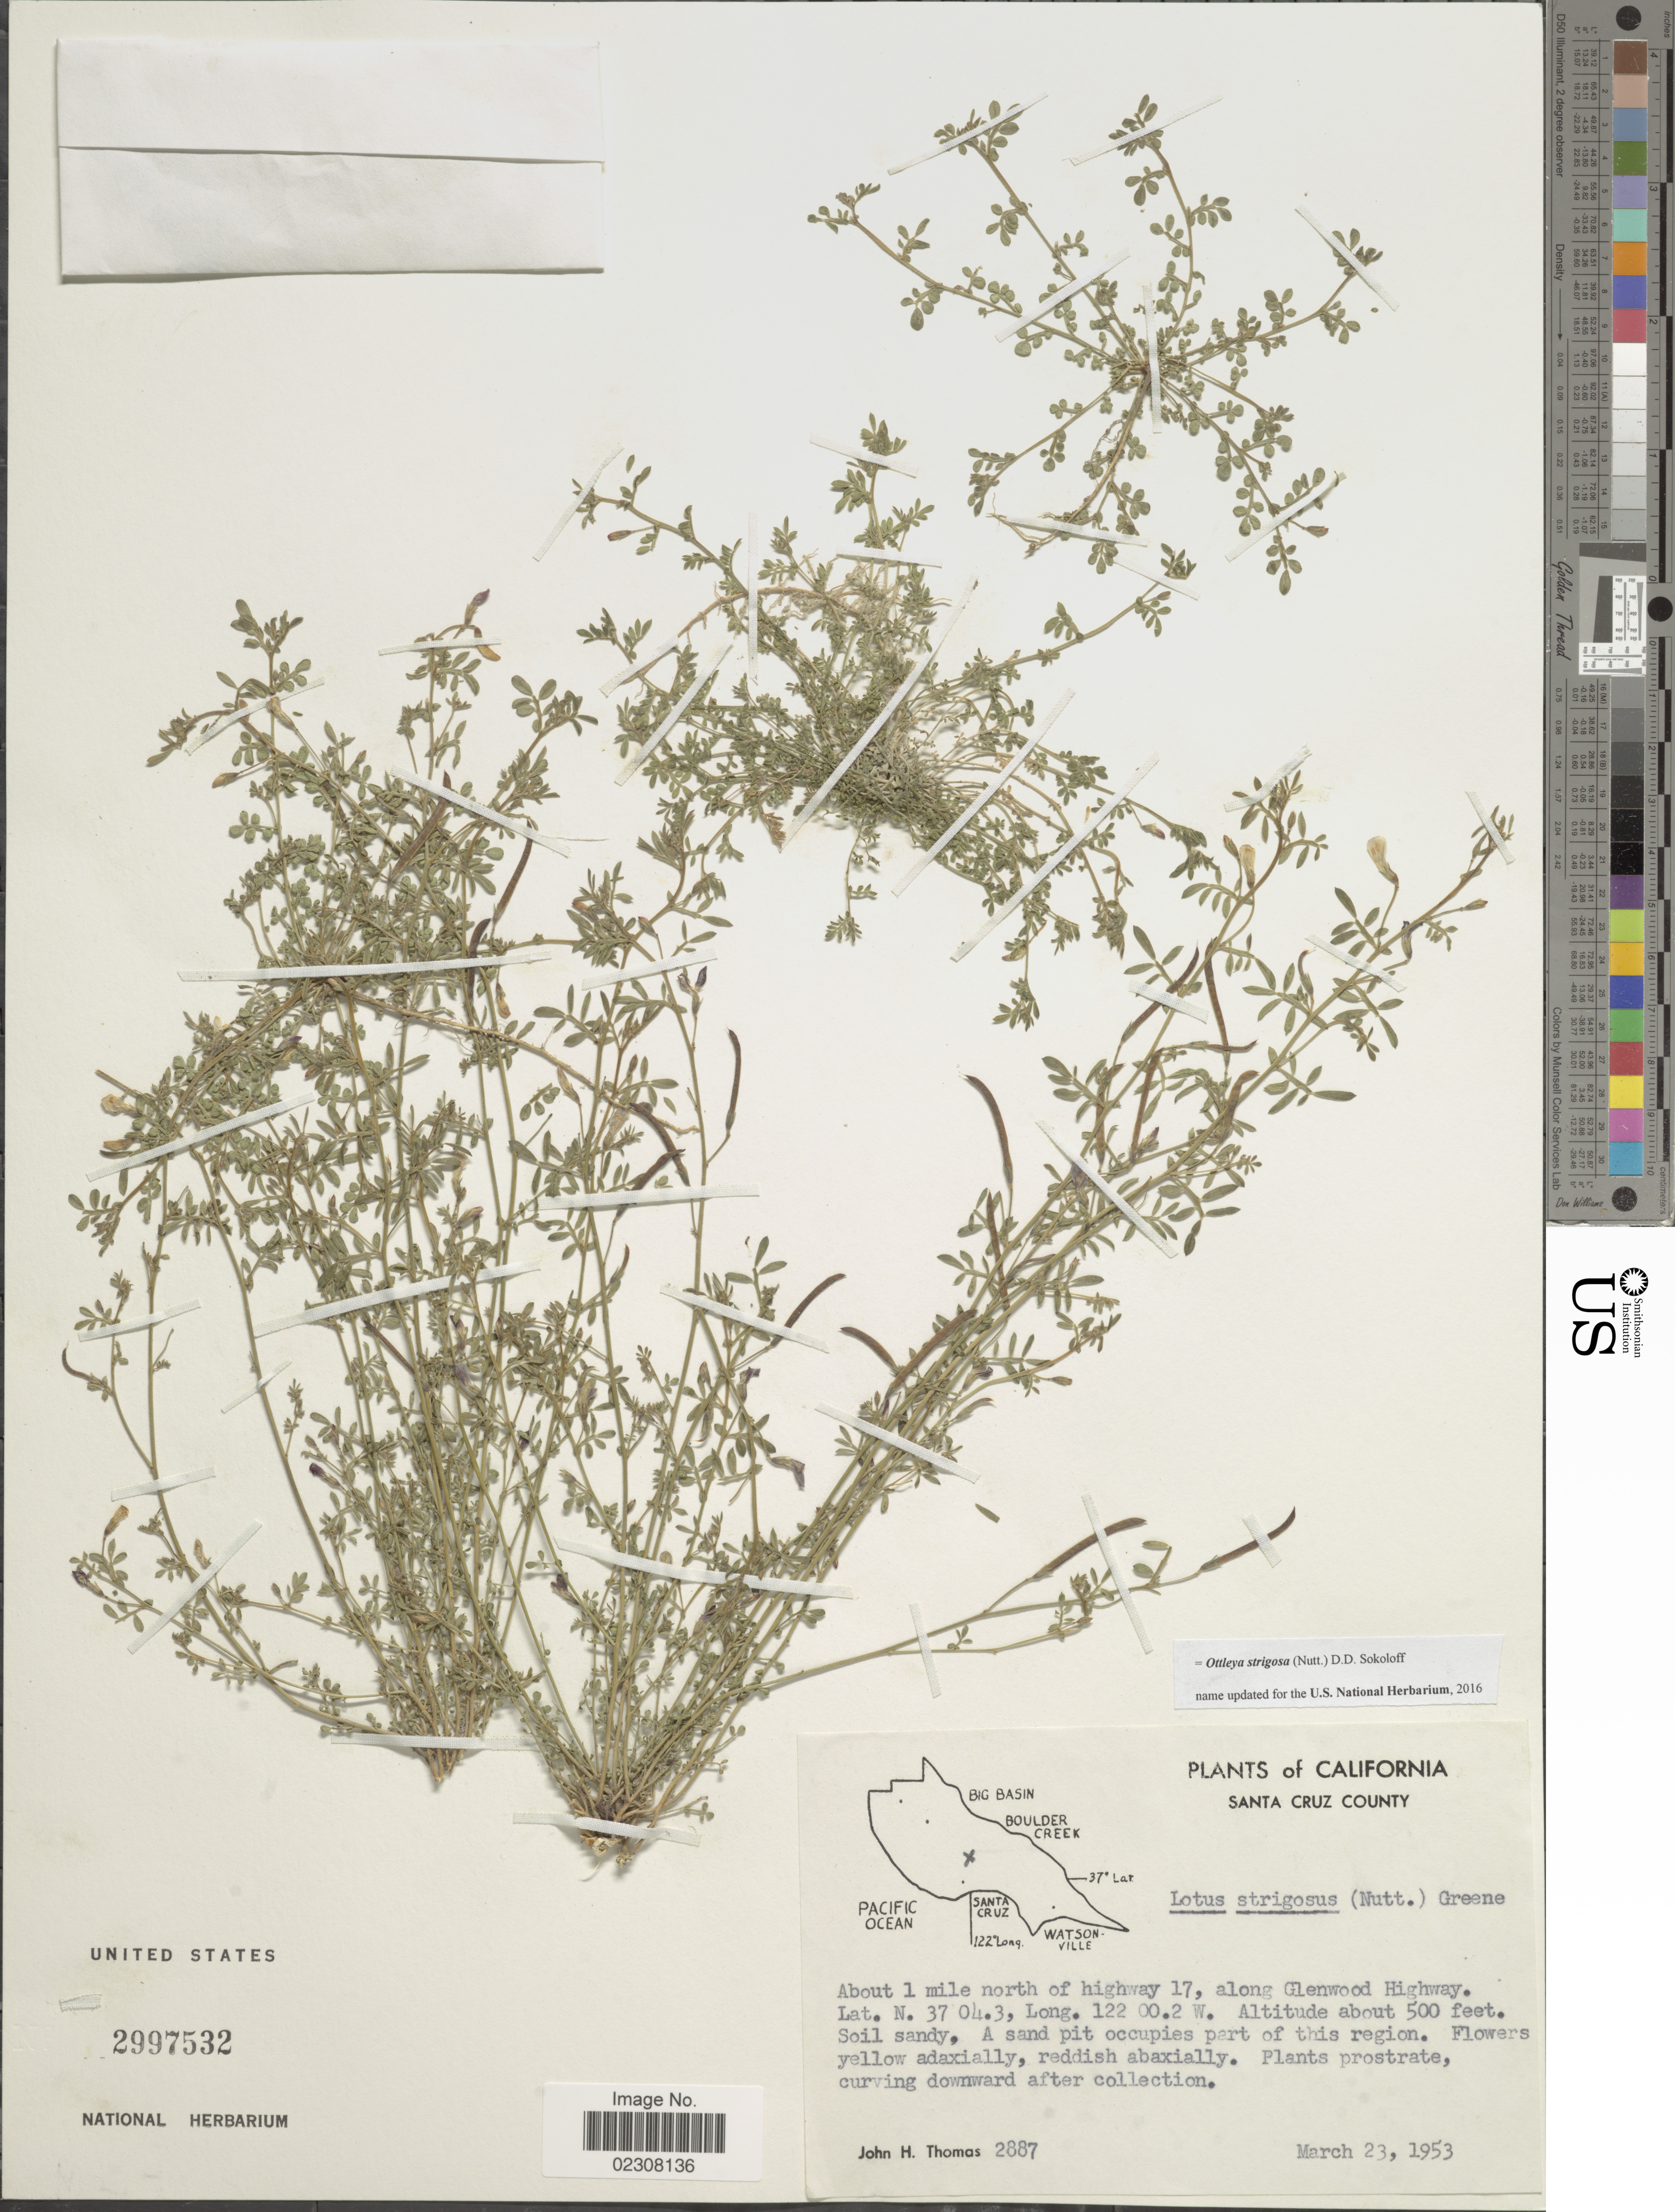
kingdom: Plantae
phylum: Tracheophyta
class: Magnoliopsida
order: Fabales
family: Fabaceae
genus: Ottleya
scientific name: Ottleya strigosa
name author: (Nutt.) D.D. Sokoloff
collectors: J. H. Thomas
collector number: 2887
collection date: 1953-03-23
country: United States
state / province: California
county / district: Santa Cruz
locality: Santa Cruz County, About 1 mile north of highway 17, along Glenwood Highway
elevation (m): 152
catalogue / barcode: US 2997532